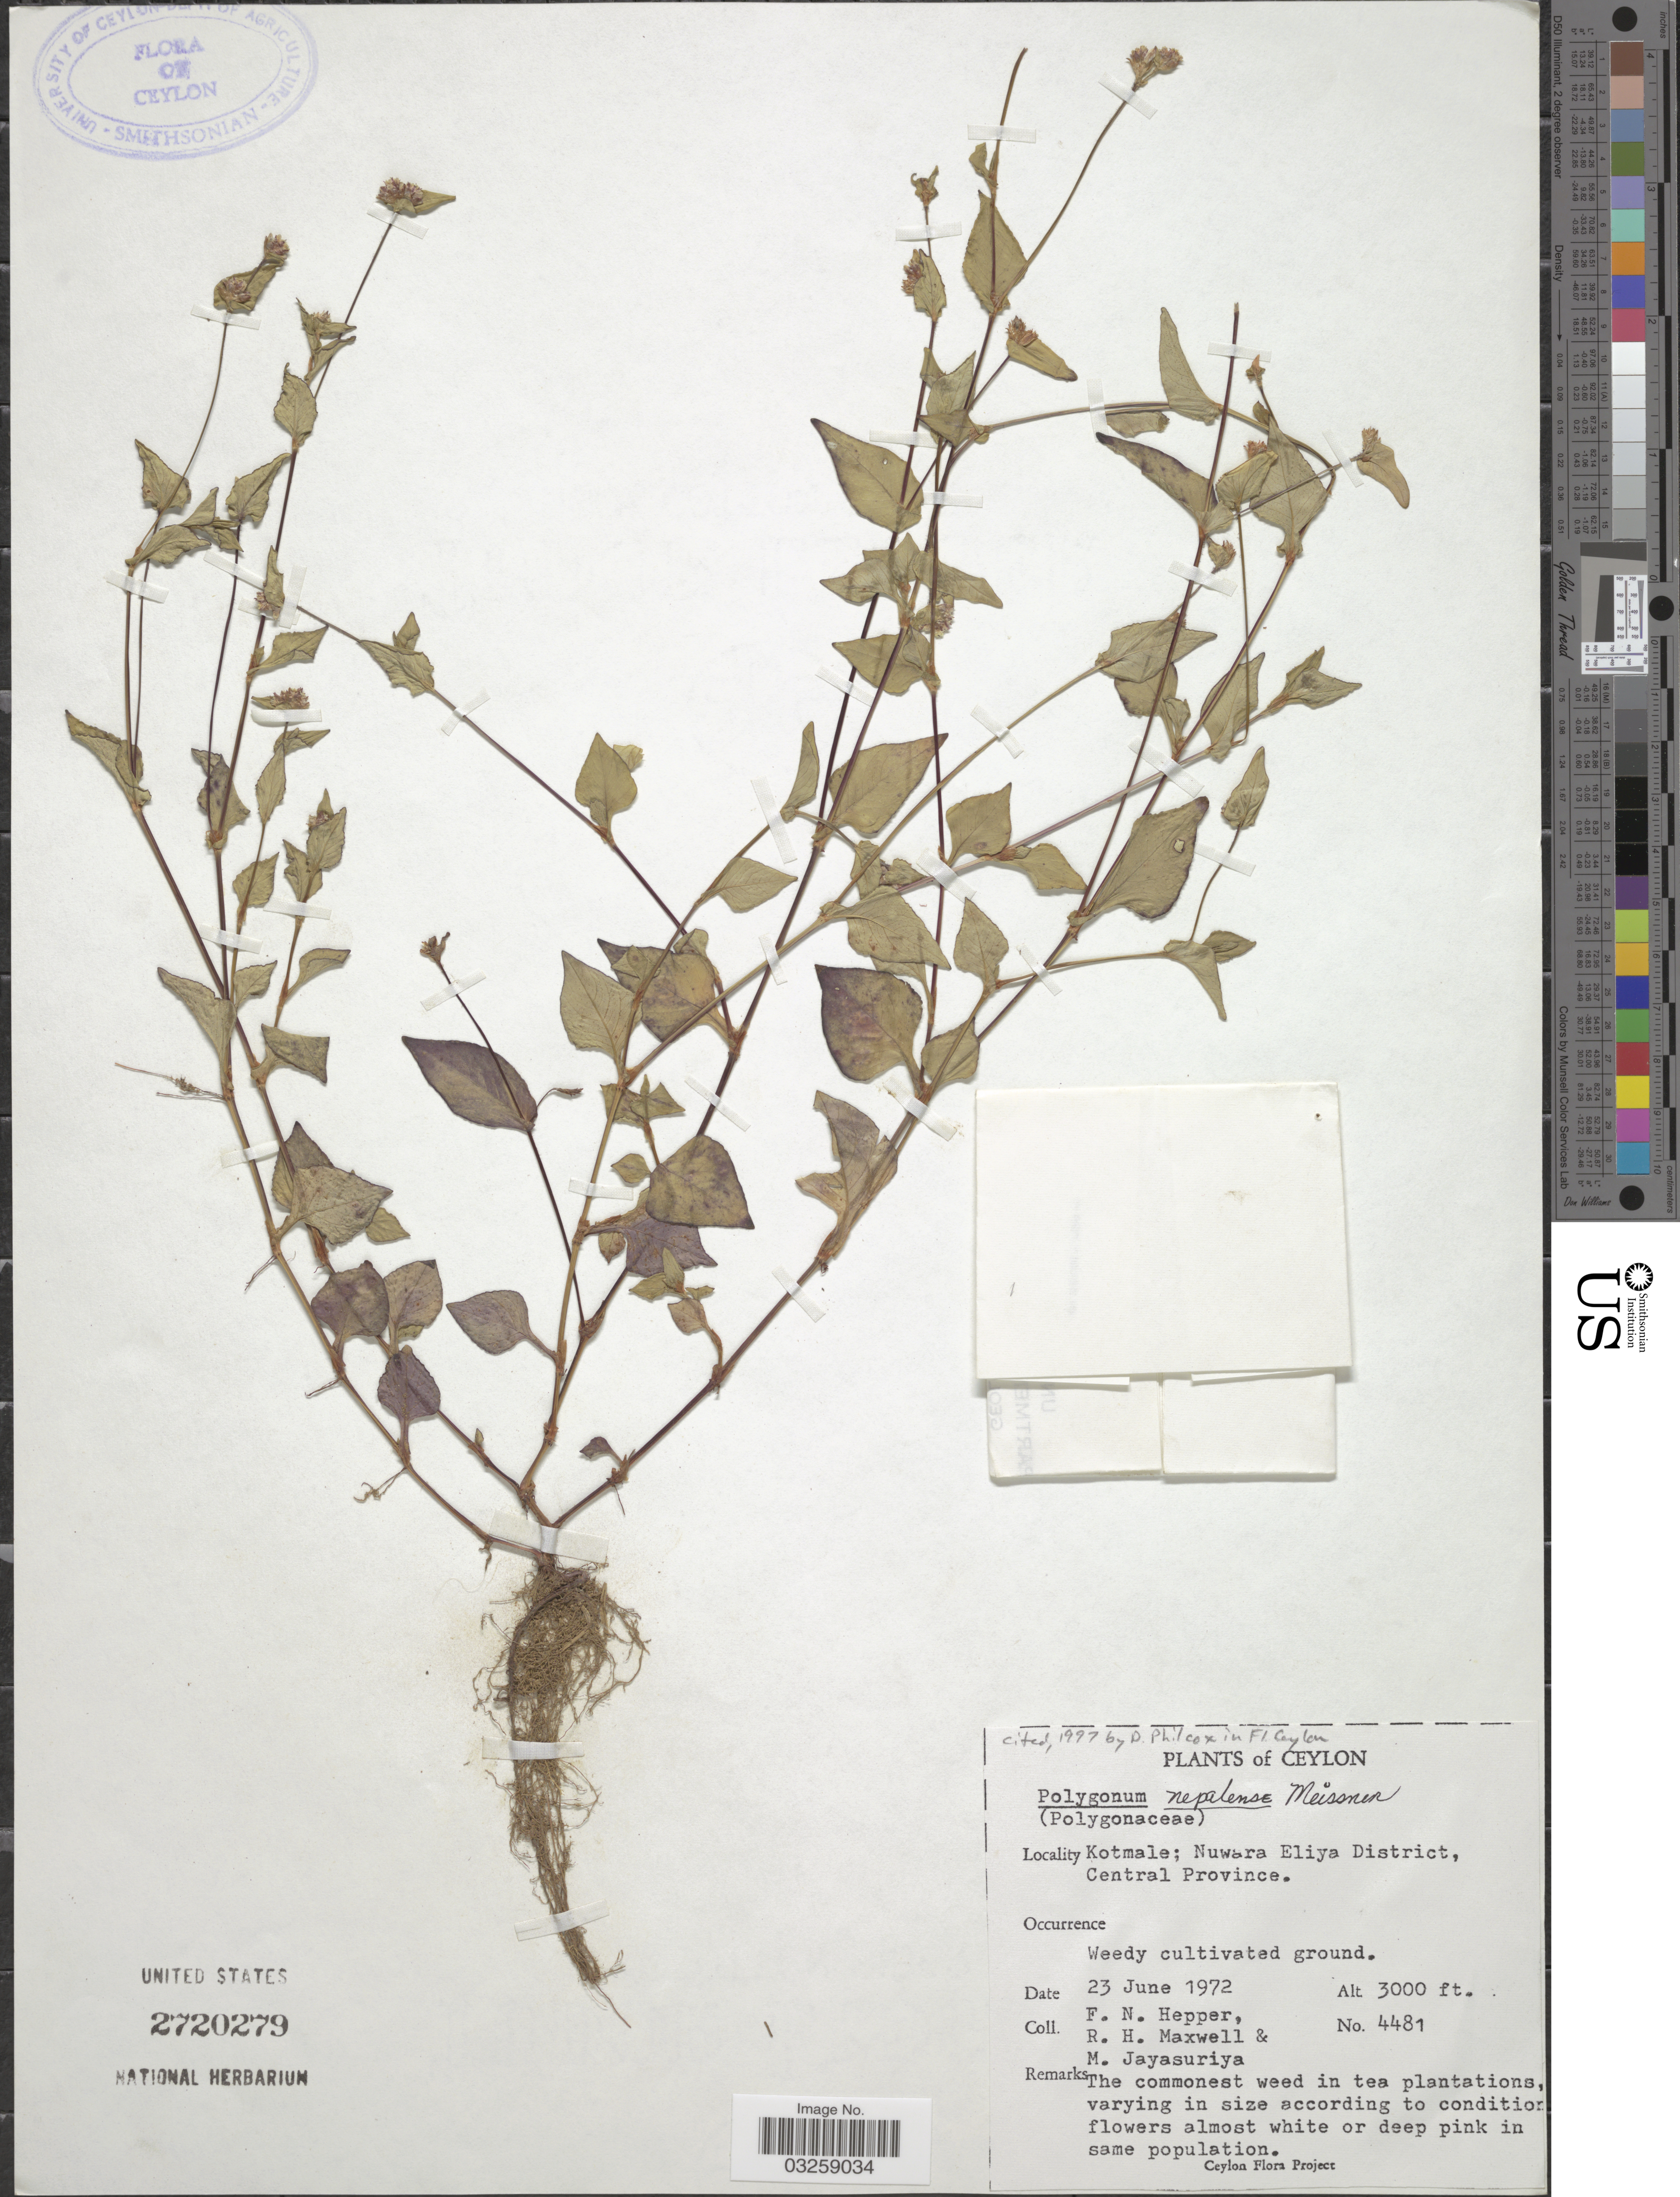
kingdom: Plantae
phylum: Tracheophyta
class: Magnoliopsida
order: Caryophyllales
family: Polygonaceae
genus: Polygonum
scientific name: Polygonum nepalense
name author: Meisn.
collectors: F. Hepper, R. Maxwell & M. Jayasuriya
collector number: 4481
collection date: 1972-06-23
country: Sri Lanka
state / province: Central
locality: Ceylon. Kotmale; Nuwara Eliya District, Central Province.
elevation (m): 914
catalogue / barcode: US 2720279